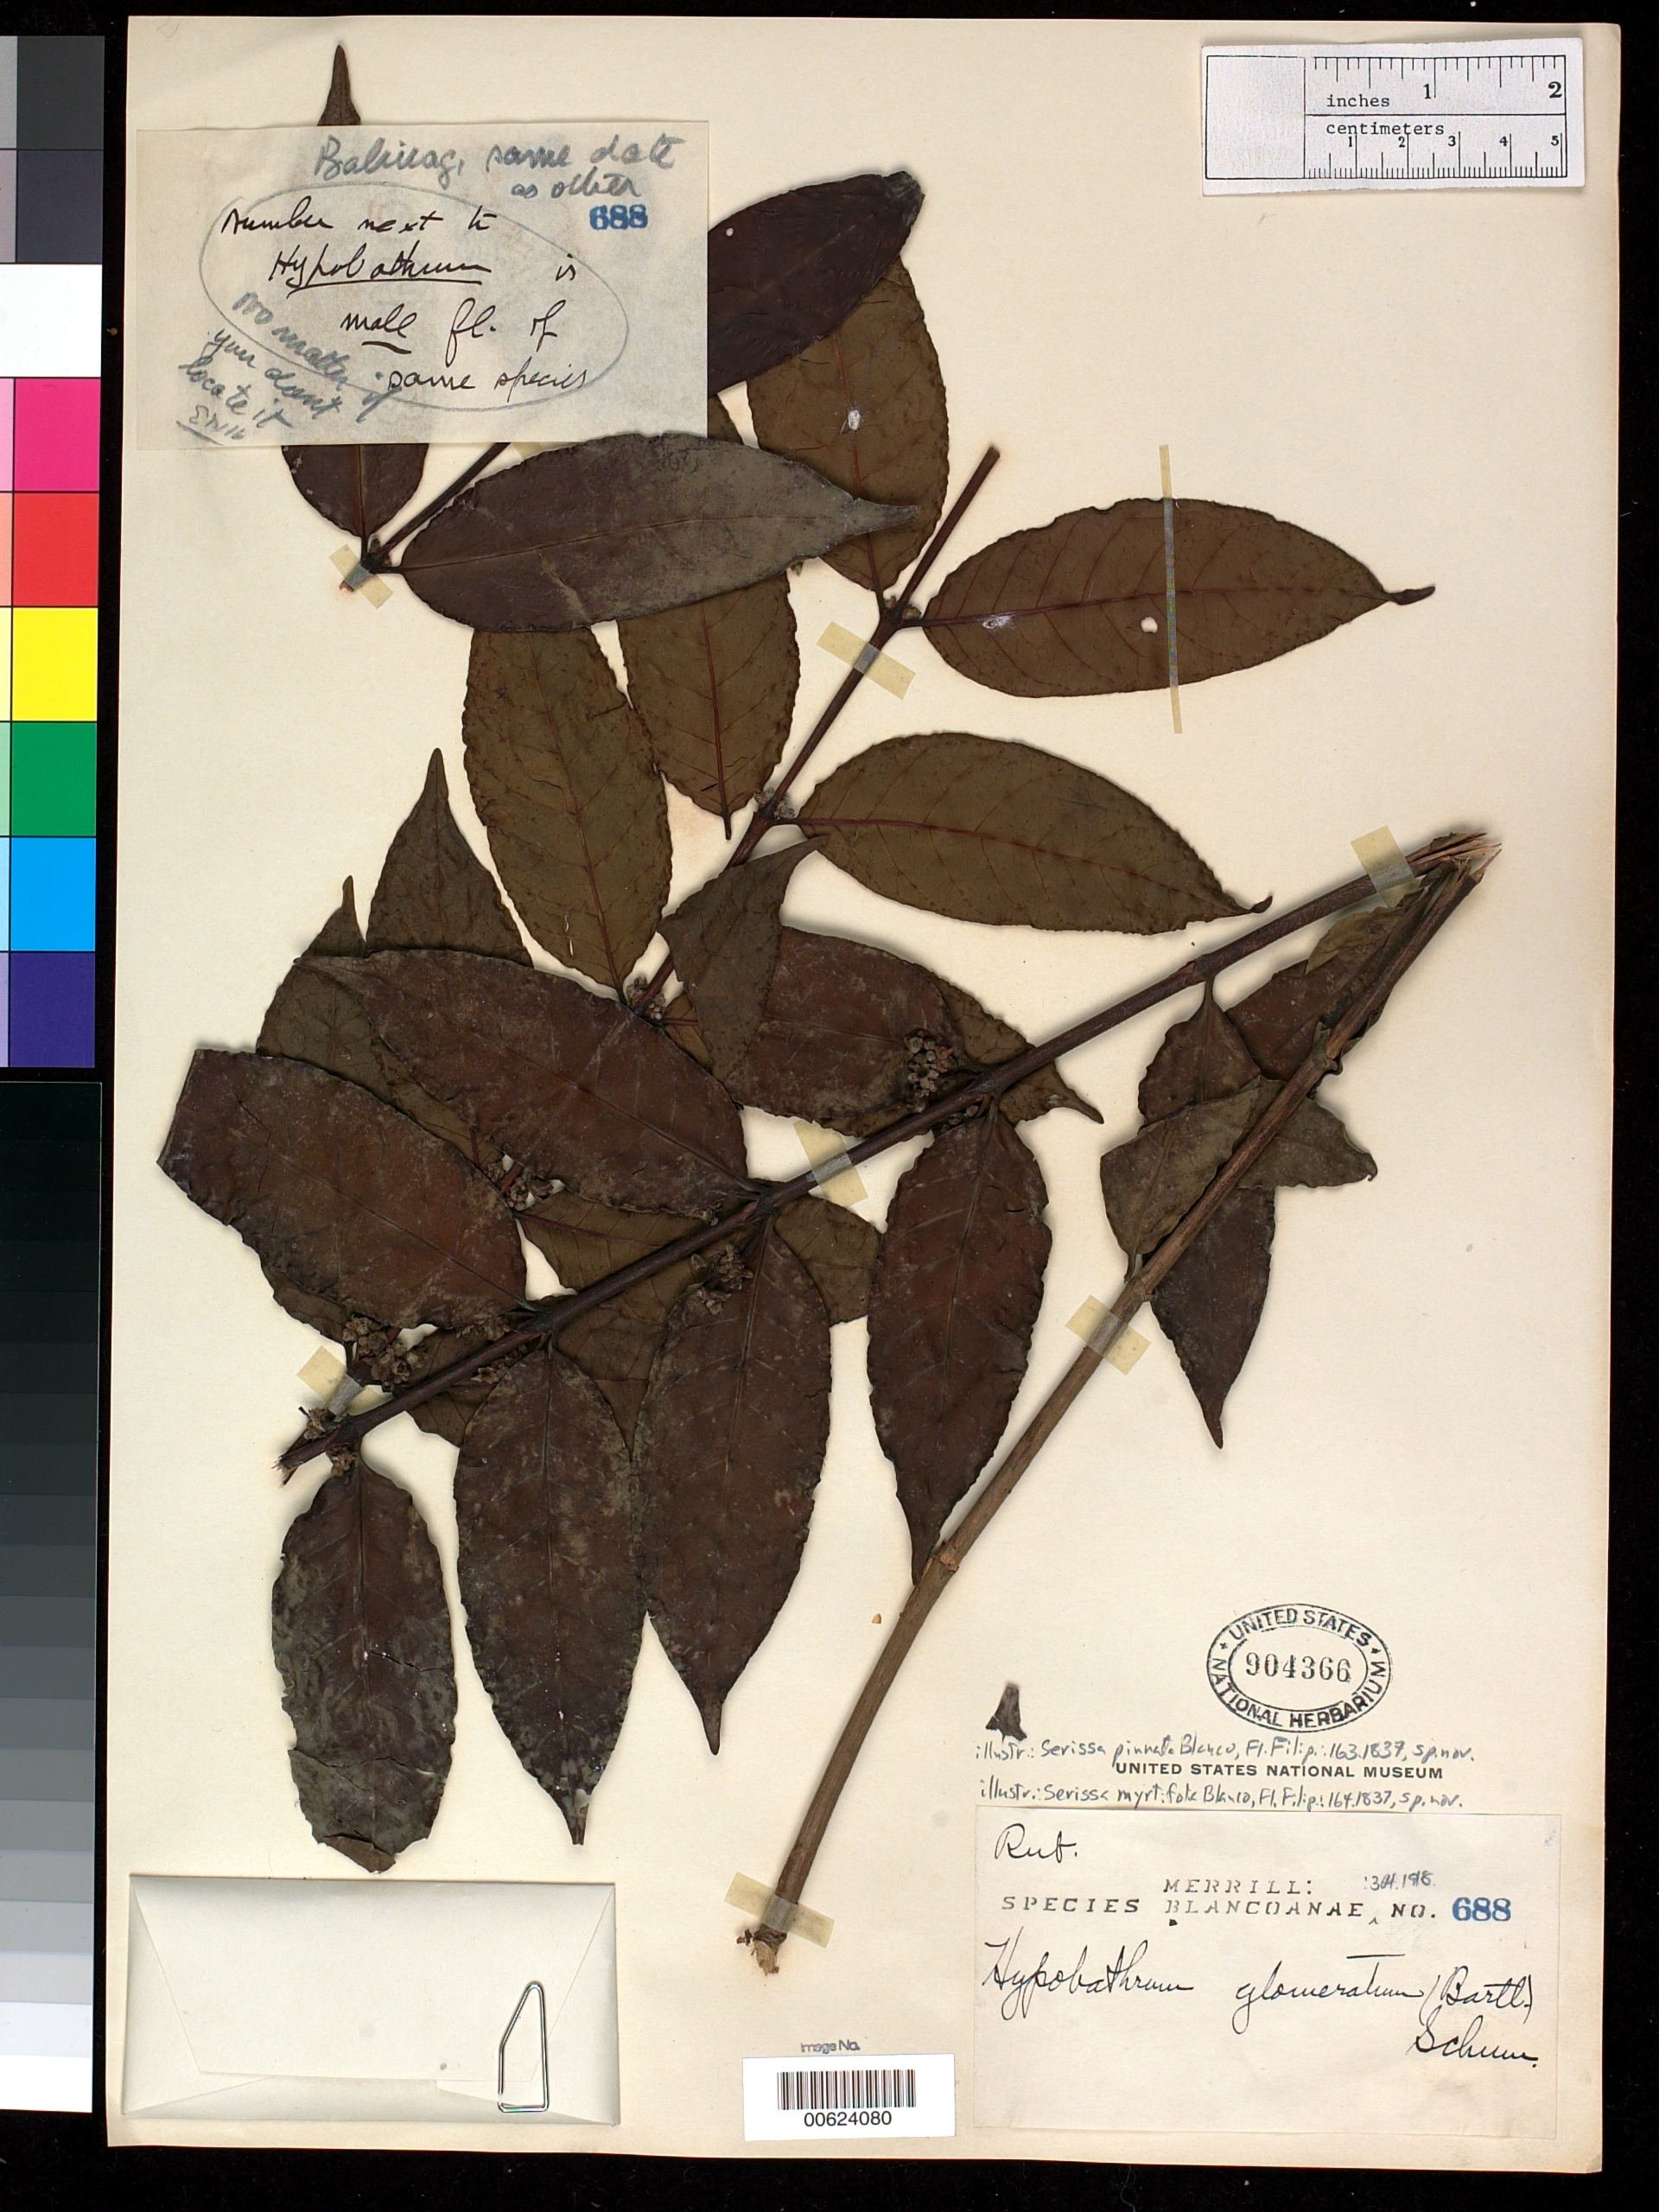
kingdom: Plantae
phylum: Tracheophyta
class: Magnoliopsida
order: Gentianales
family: Rubiaceae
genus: Hypobathrum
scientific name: Hypobathrum glomeratum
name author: (Bartl. ex DC.) K. Schum.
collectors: E. D. Merrill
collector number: Sp. Blancoan. 0688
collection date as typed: Jul 1914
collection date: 1914-07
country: Philippines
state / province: Central Luzon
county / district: Bulacan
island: Luzon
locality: Angat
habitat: A=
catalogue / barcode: US 904366